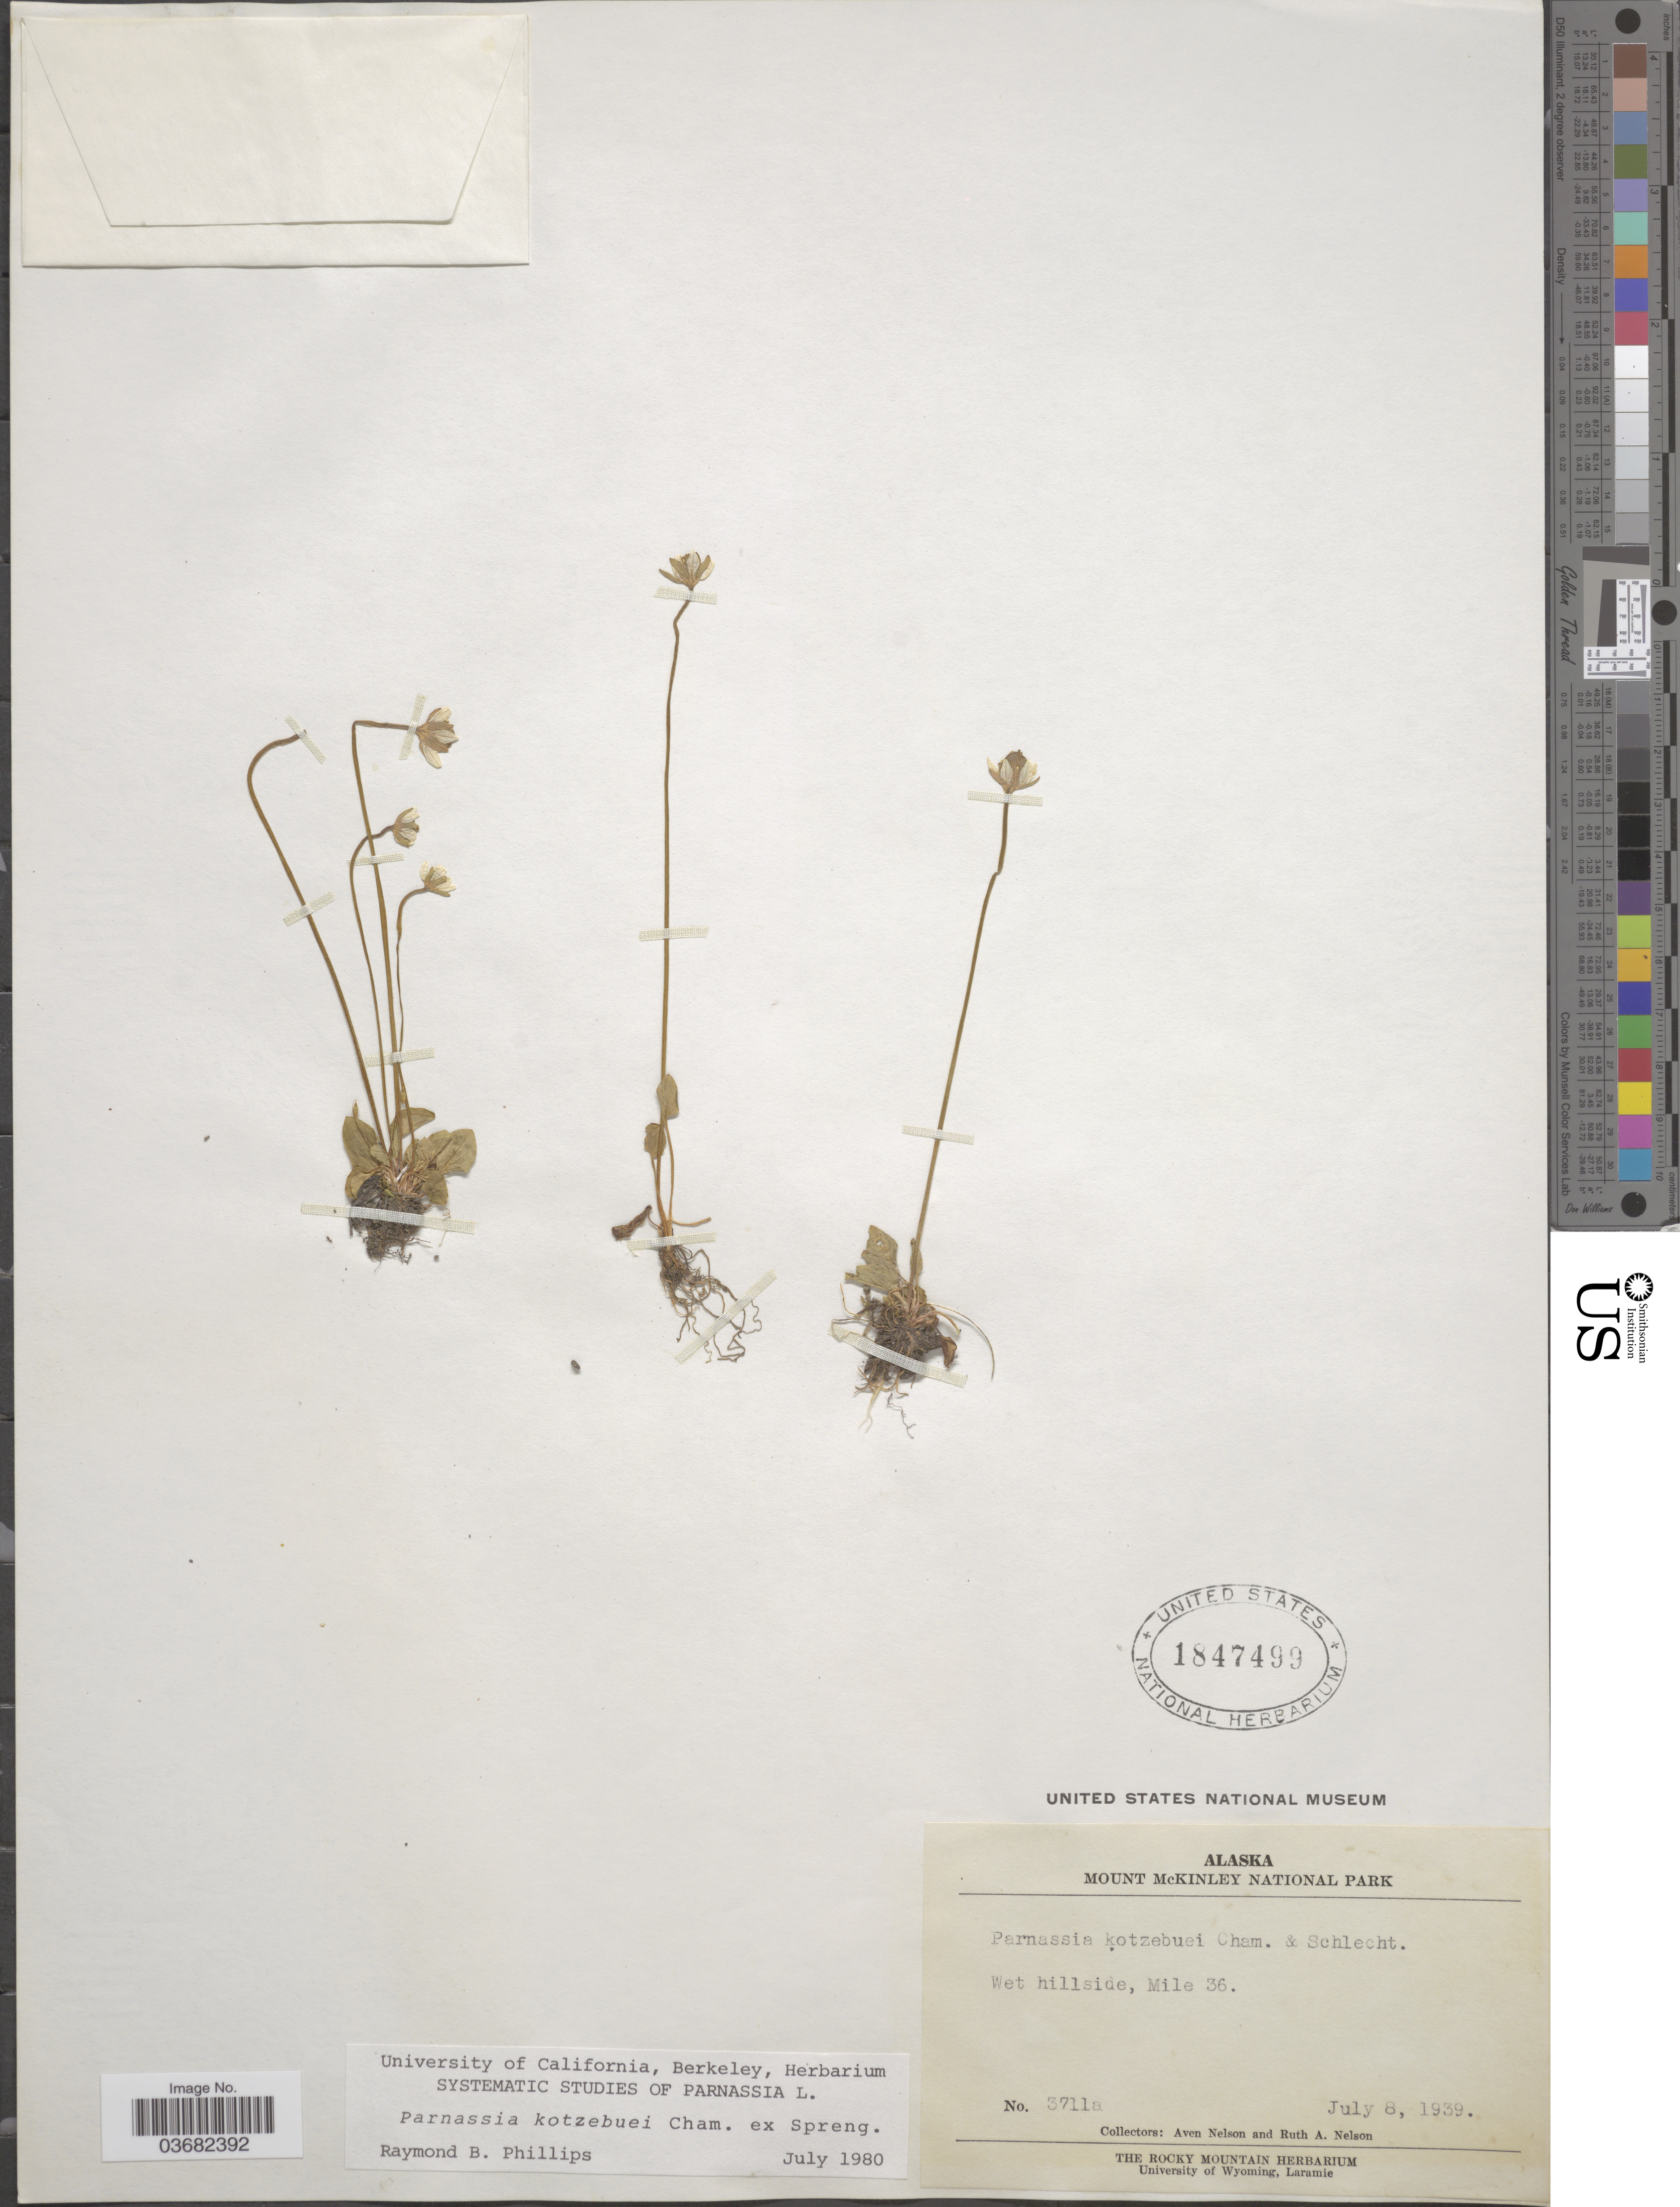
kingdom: Plantae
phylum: Tracheophyta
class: Magnoliopsida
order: Celastrales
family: Parnassiaceae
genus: Parnassia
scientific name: Parnassia kotzebuei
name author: Cham. ex Spreng.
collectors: A. Nelson & R. A. Nelson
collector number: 3711a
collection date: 1939-07-08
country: United States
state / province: Alaska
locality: Mount McKinley National Park. Wet hillside, Mile 36.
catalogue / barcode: US 1847499